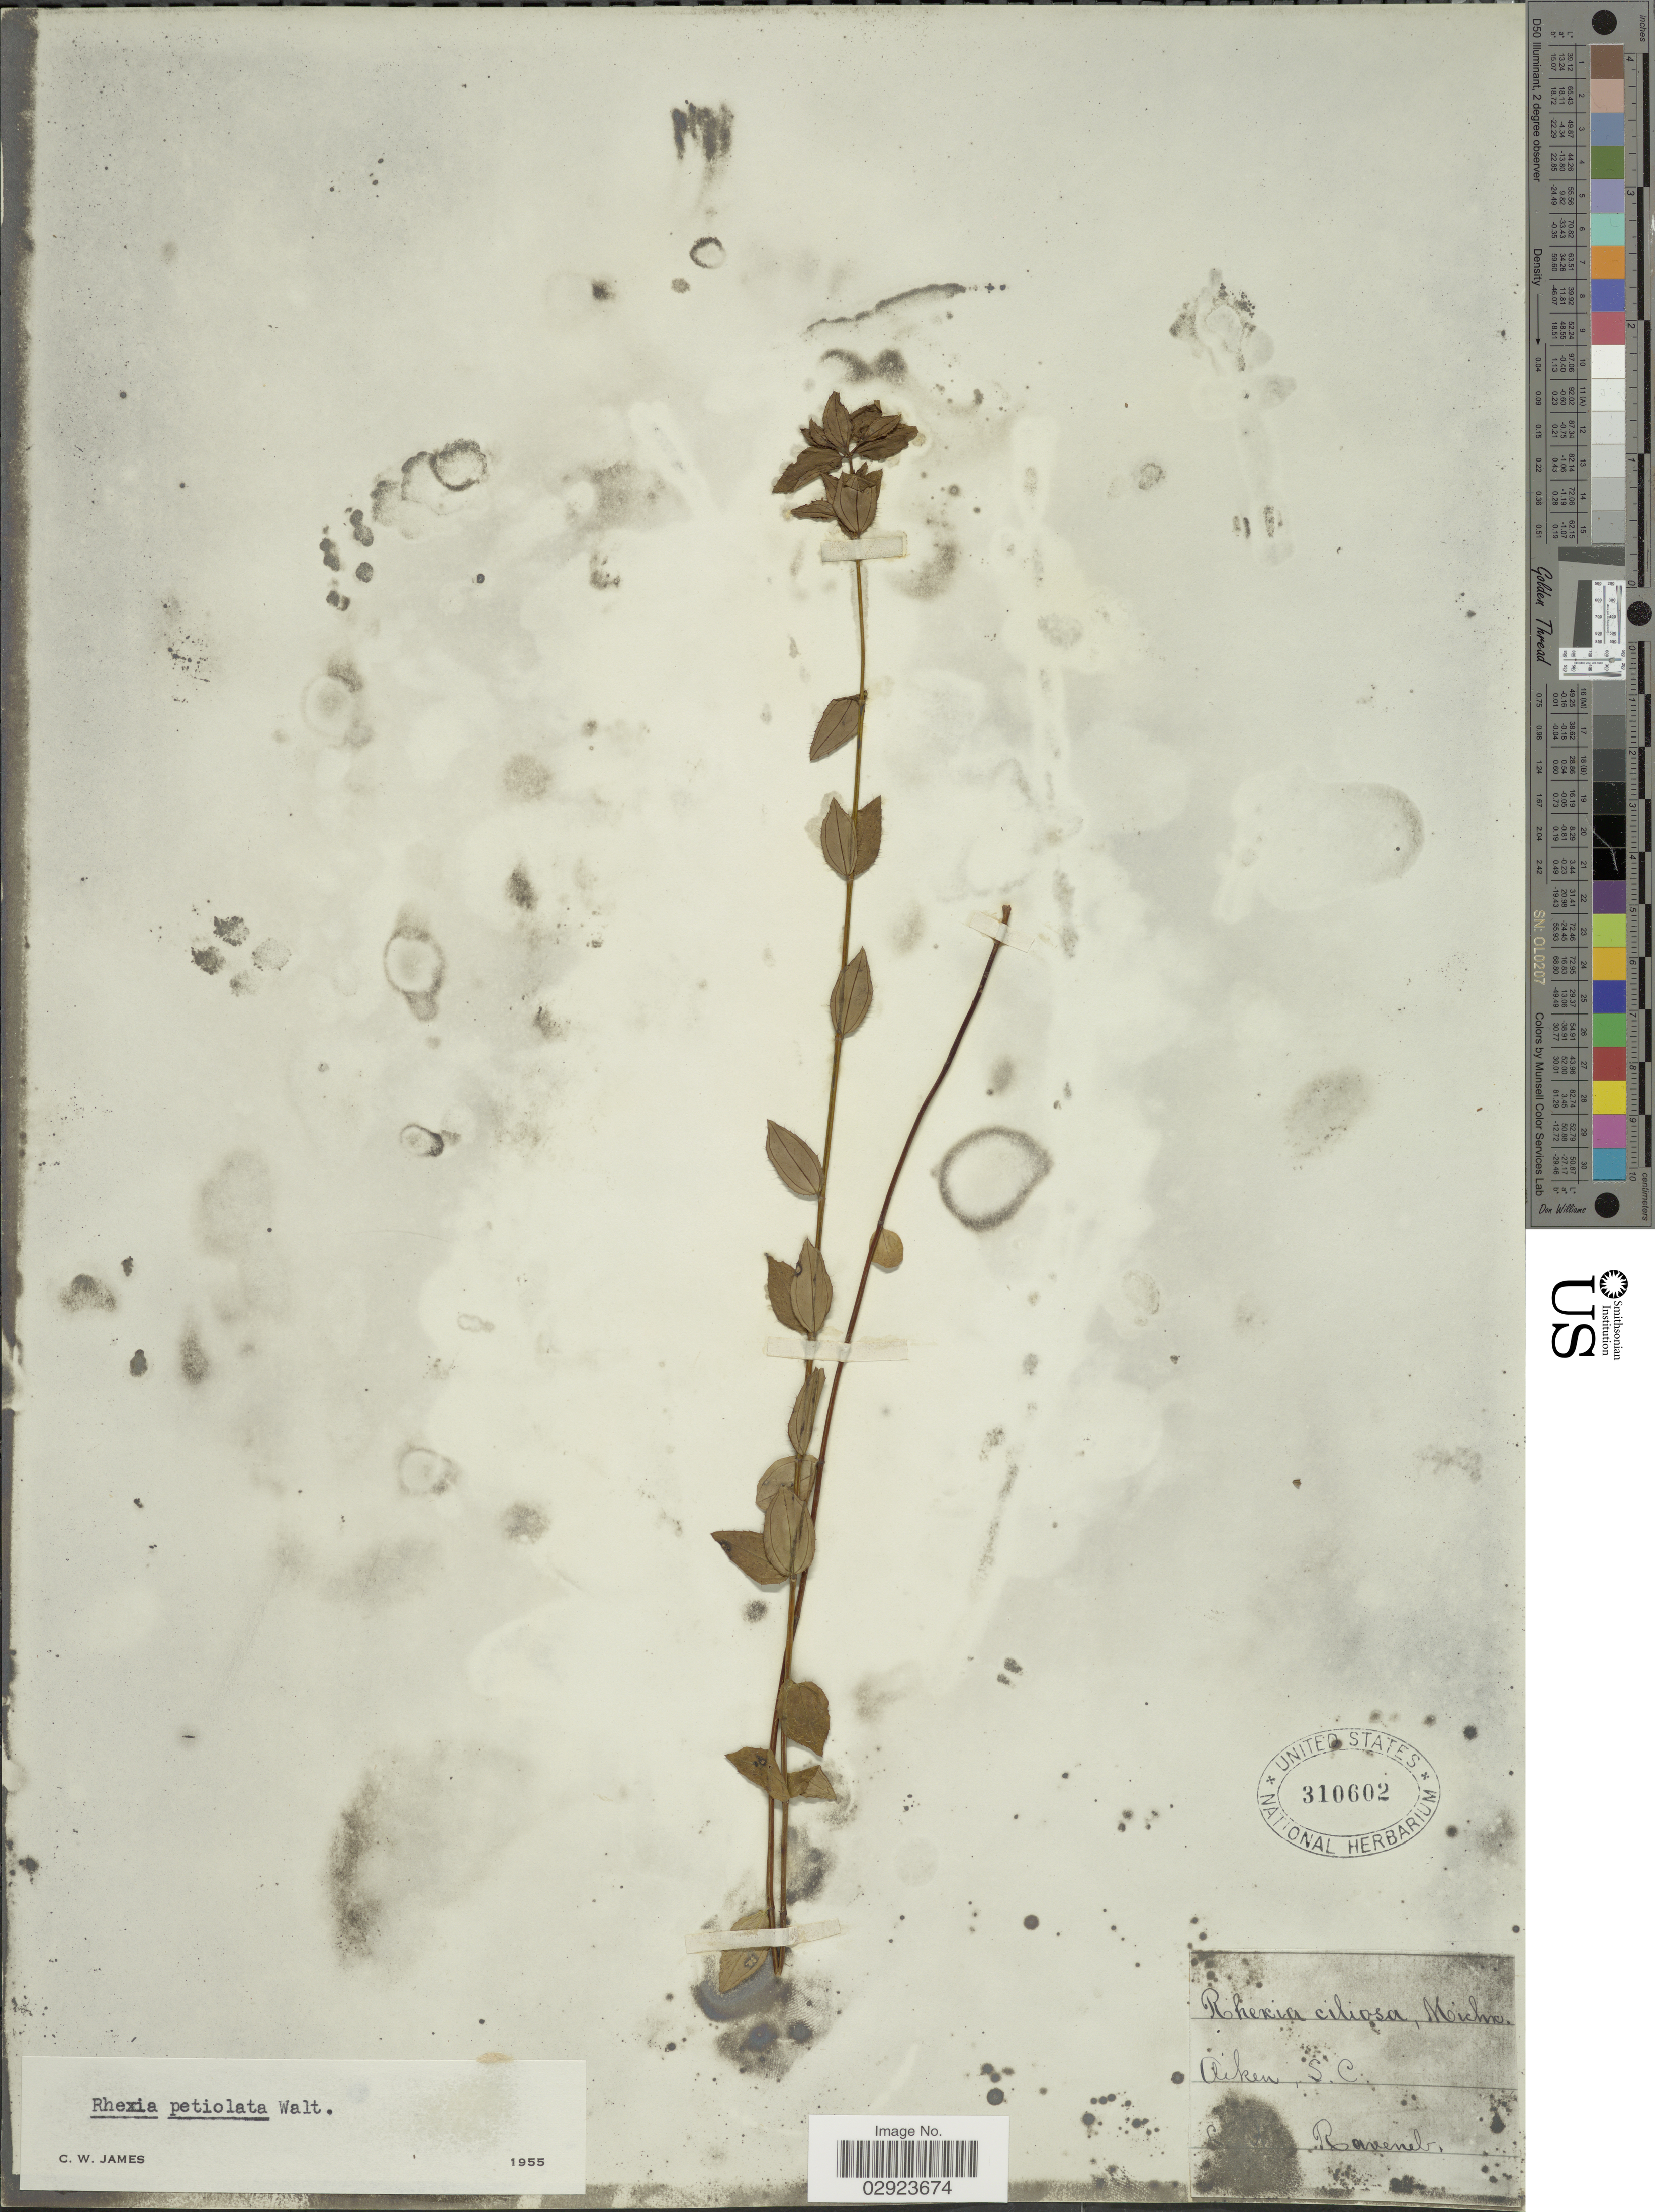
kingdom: Plantae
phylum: Tracheophyta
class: Magnoliopsida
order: Myrtales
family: Melastomataceae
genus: Rhexia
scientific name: Rhexia petiolata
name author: Walter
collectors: Raveneb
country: United States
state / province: South Carolina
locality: Aiken, S.C.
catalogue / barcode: US 310602